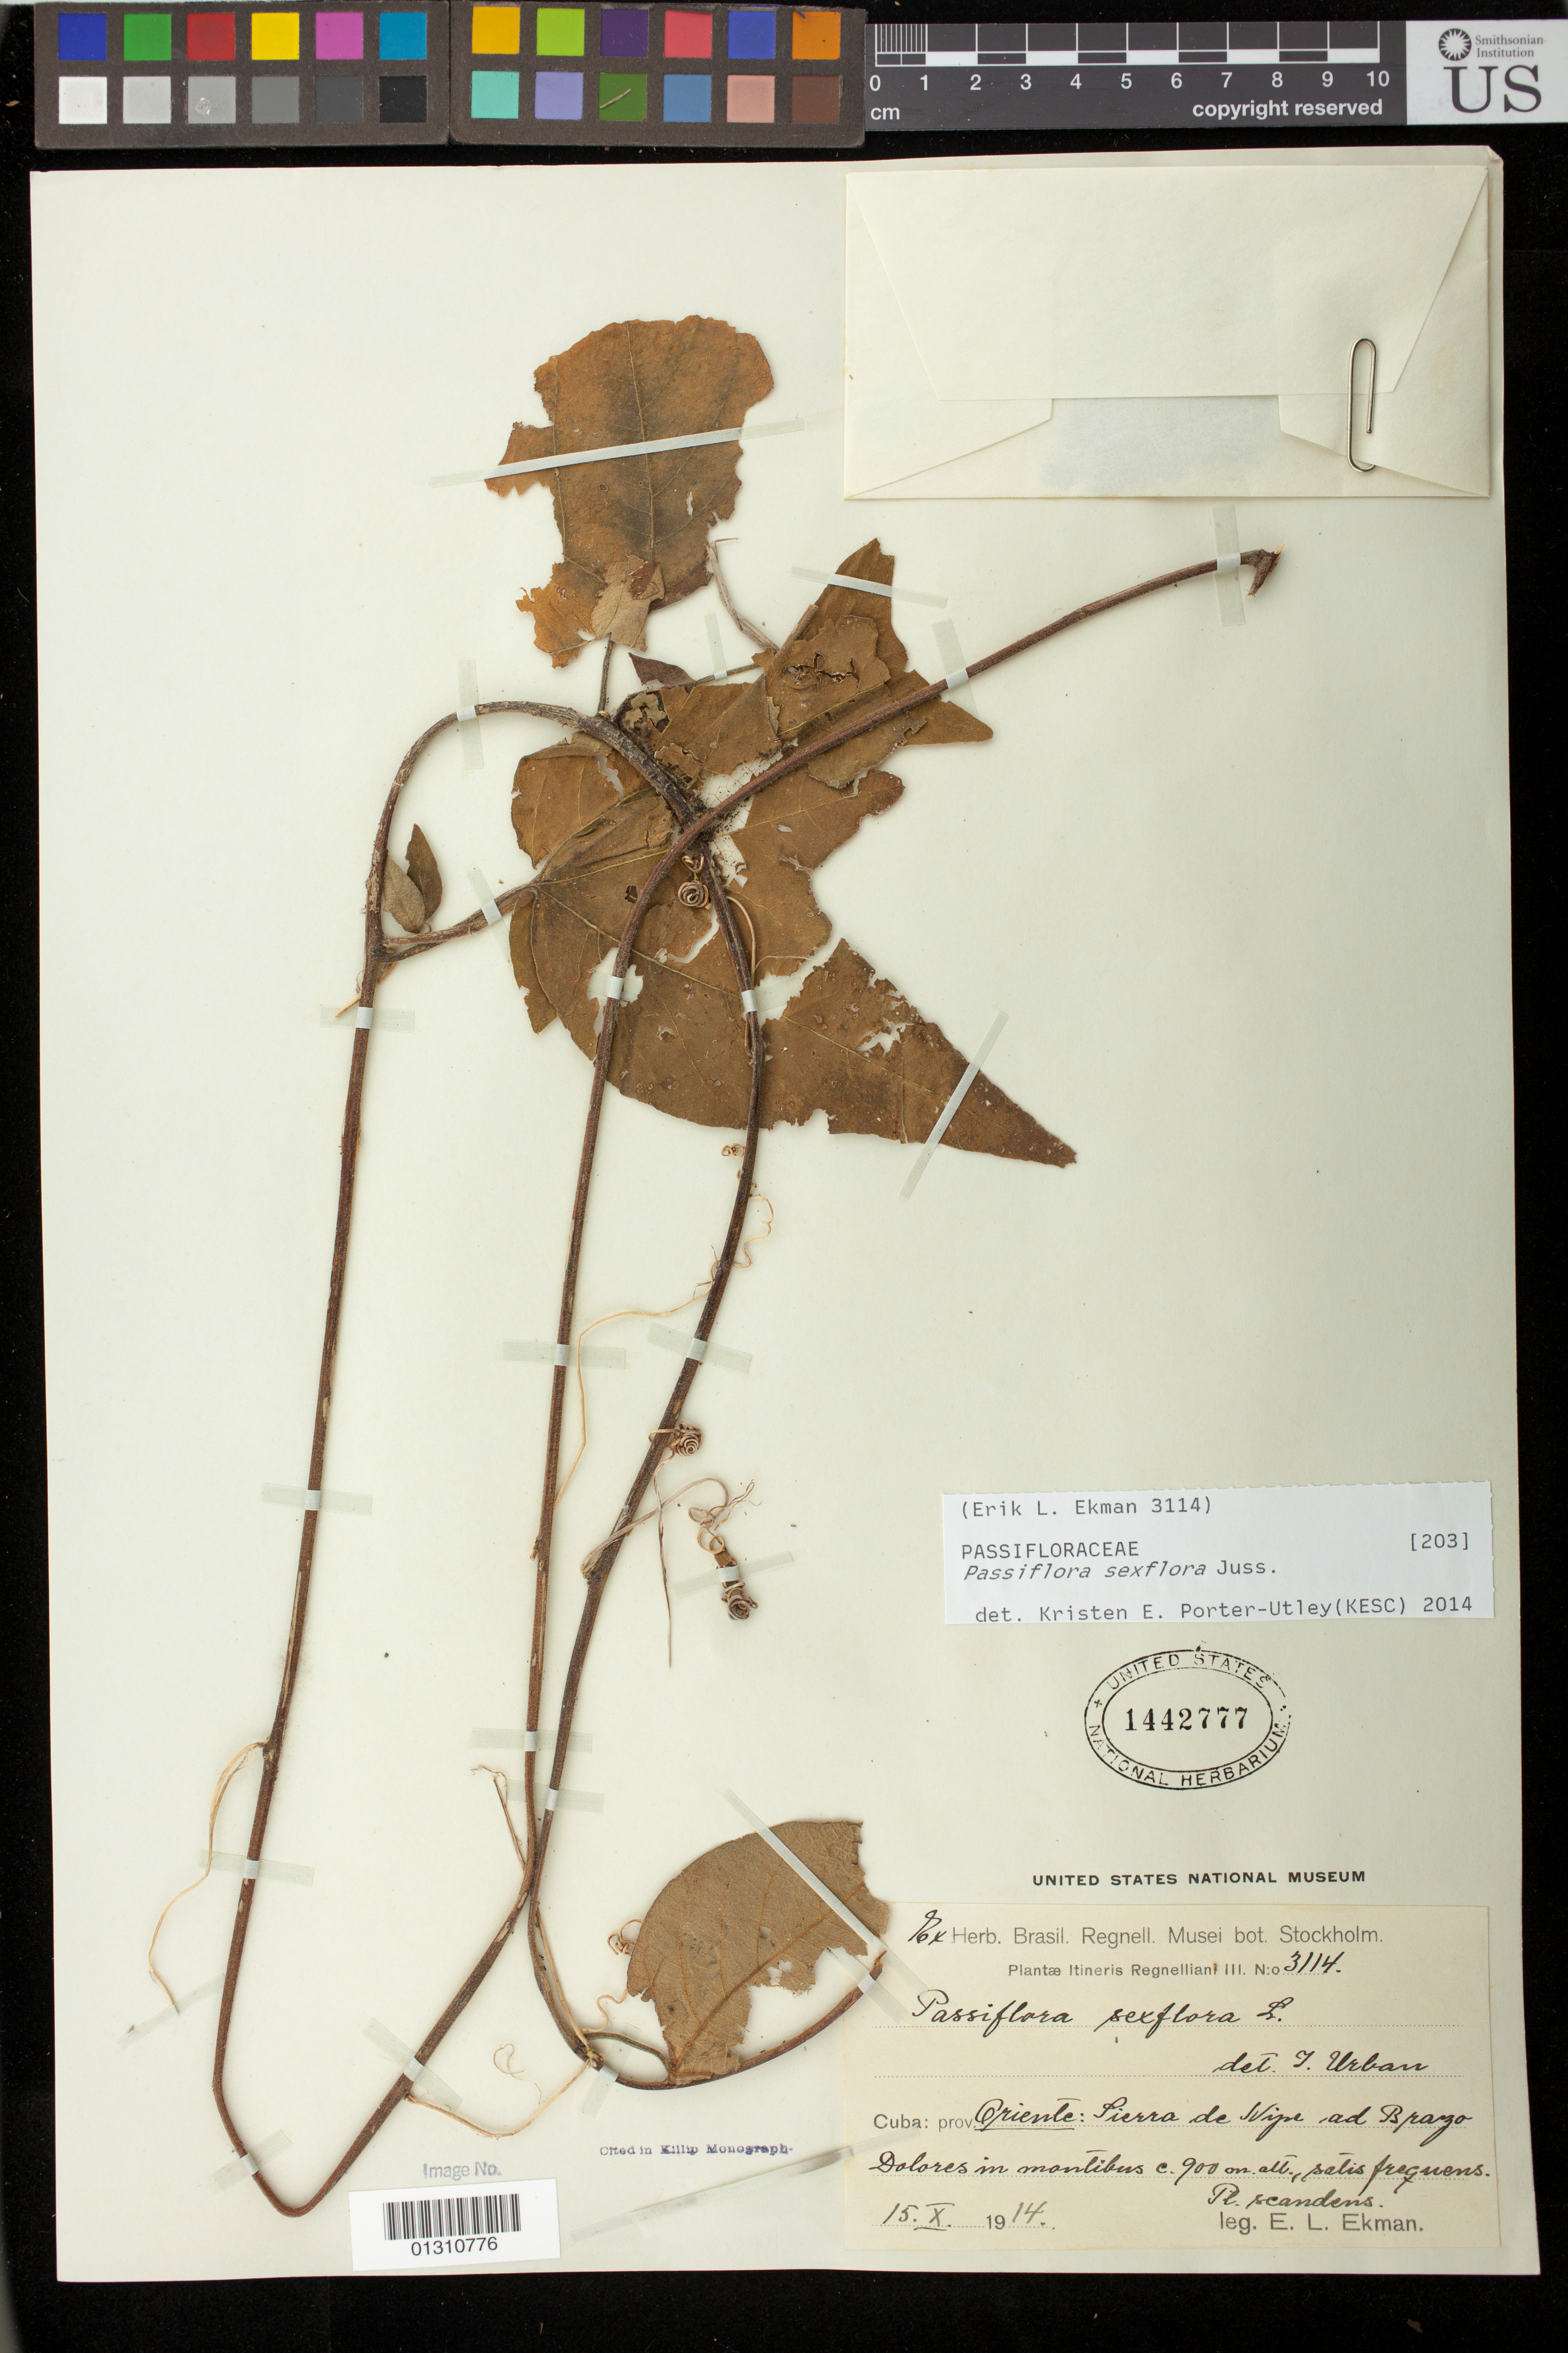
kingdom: Plantae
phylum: Tracheophyta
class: Magnoliopsida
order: Malpighiales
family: Passifloraceae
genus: Passiflora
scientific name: Passiflora sexflora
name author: Juss.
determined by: Porter-Utley, Kristen E.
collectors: E. L. Ekman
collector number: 3114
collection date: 1914-10-14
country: Cuba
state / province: Holguín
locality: Sierra de Nipe, ad Brazo Dolores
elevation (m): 900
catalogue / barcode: US 1442777